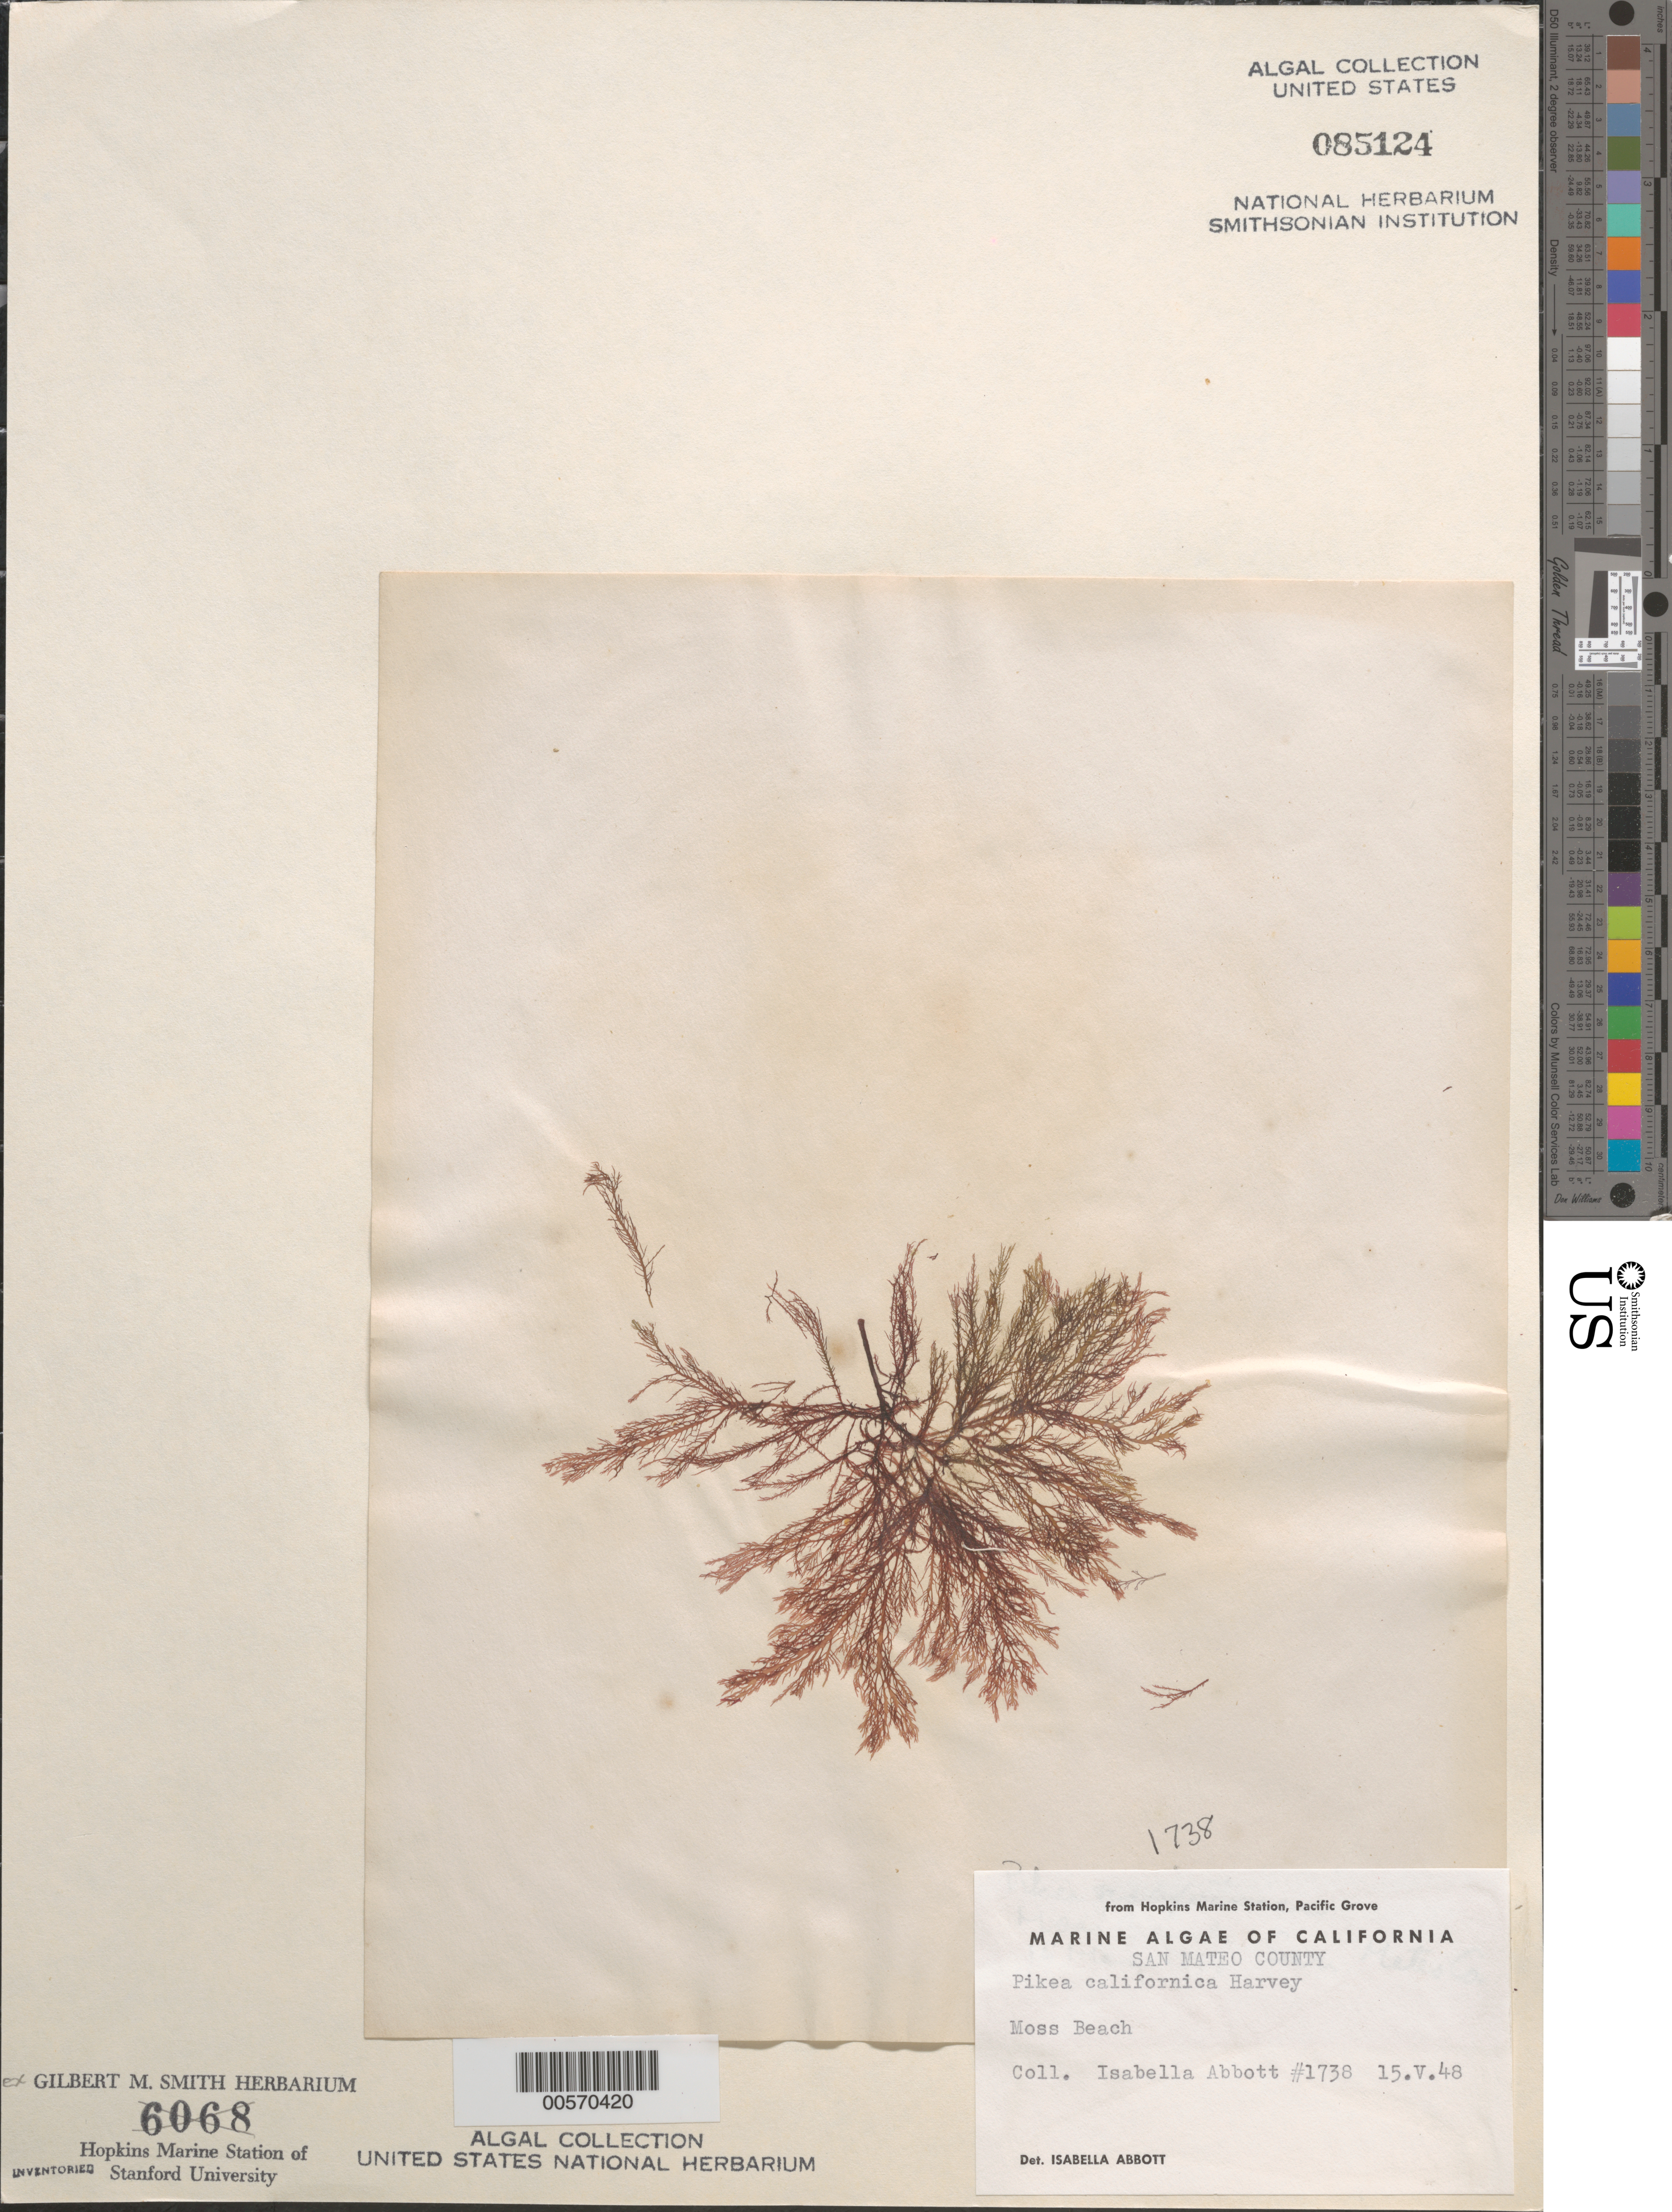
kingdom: Plantae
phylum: Rhodophyta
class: Florideophyceae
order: Gigartinales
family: Dumontiaceae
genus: Pikea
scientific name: Pikea californica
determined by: Abbott, Isabella A.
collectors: I. A. Abbott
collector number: IAA 1738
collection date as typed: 15 May 1948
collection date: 1948-05-15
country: United States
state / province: California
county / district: San Mateo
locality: Moss Beach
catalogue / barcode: US 85124